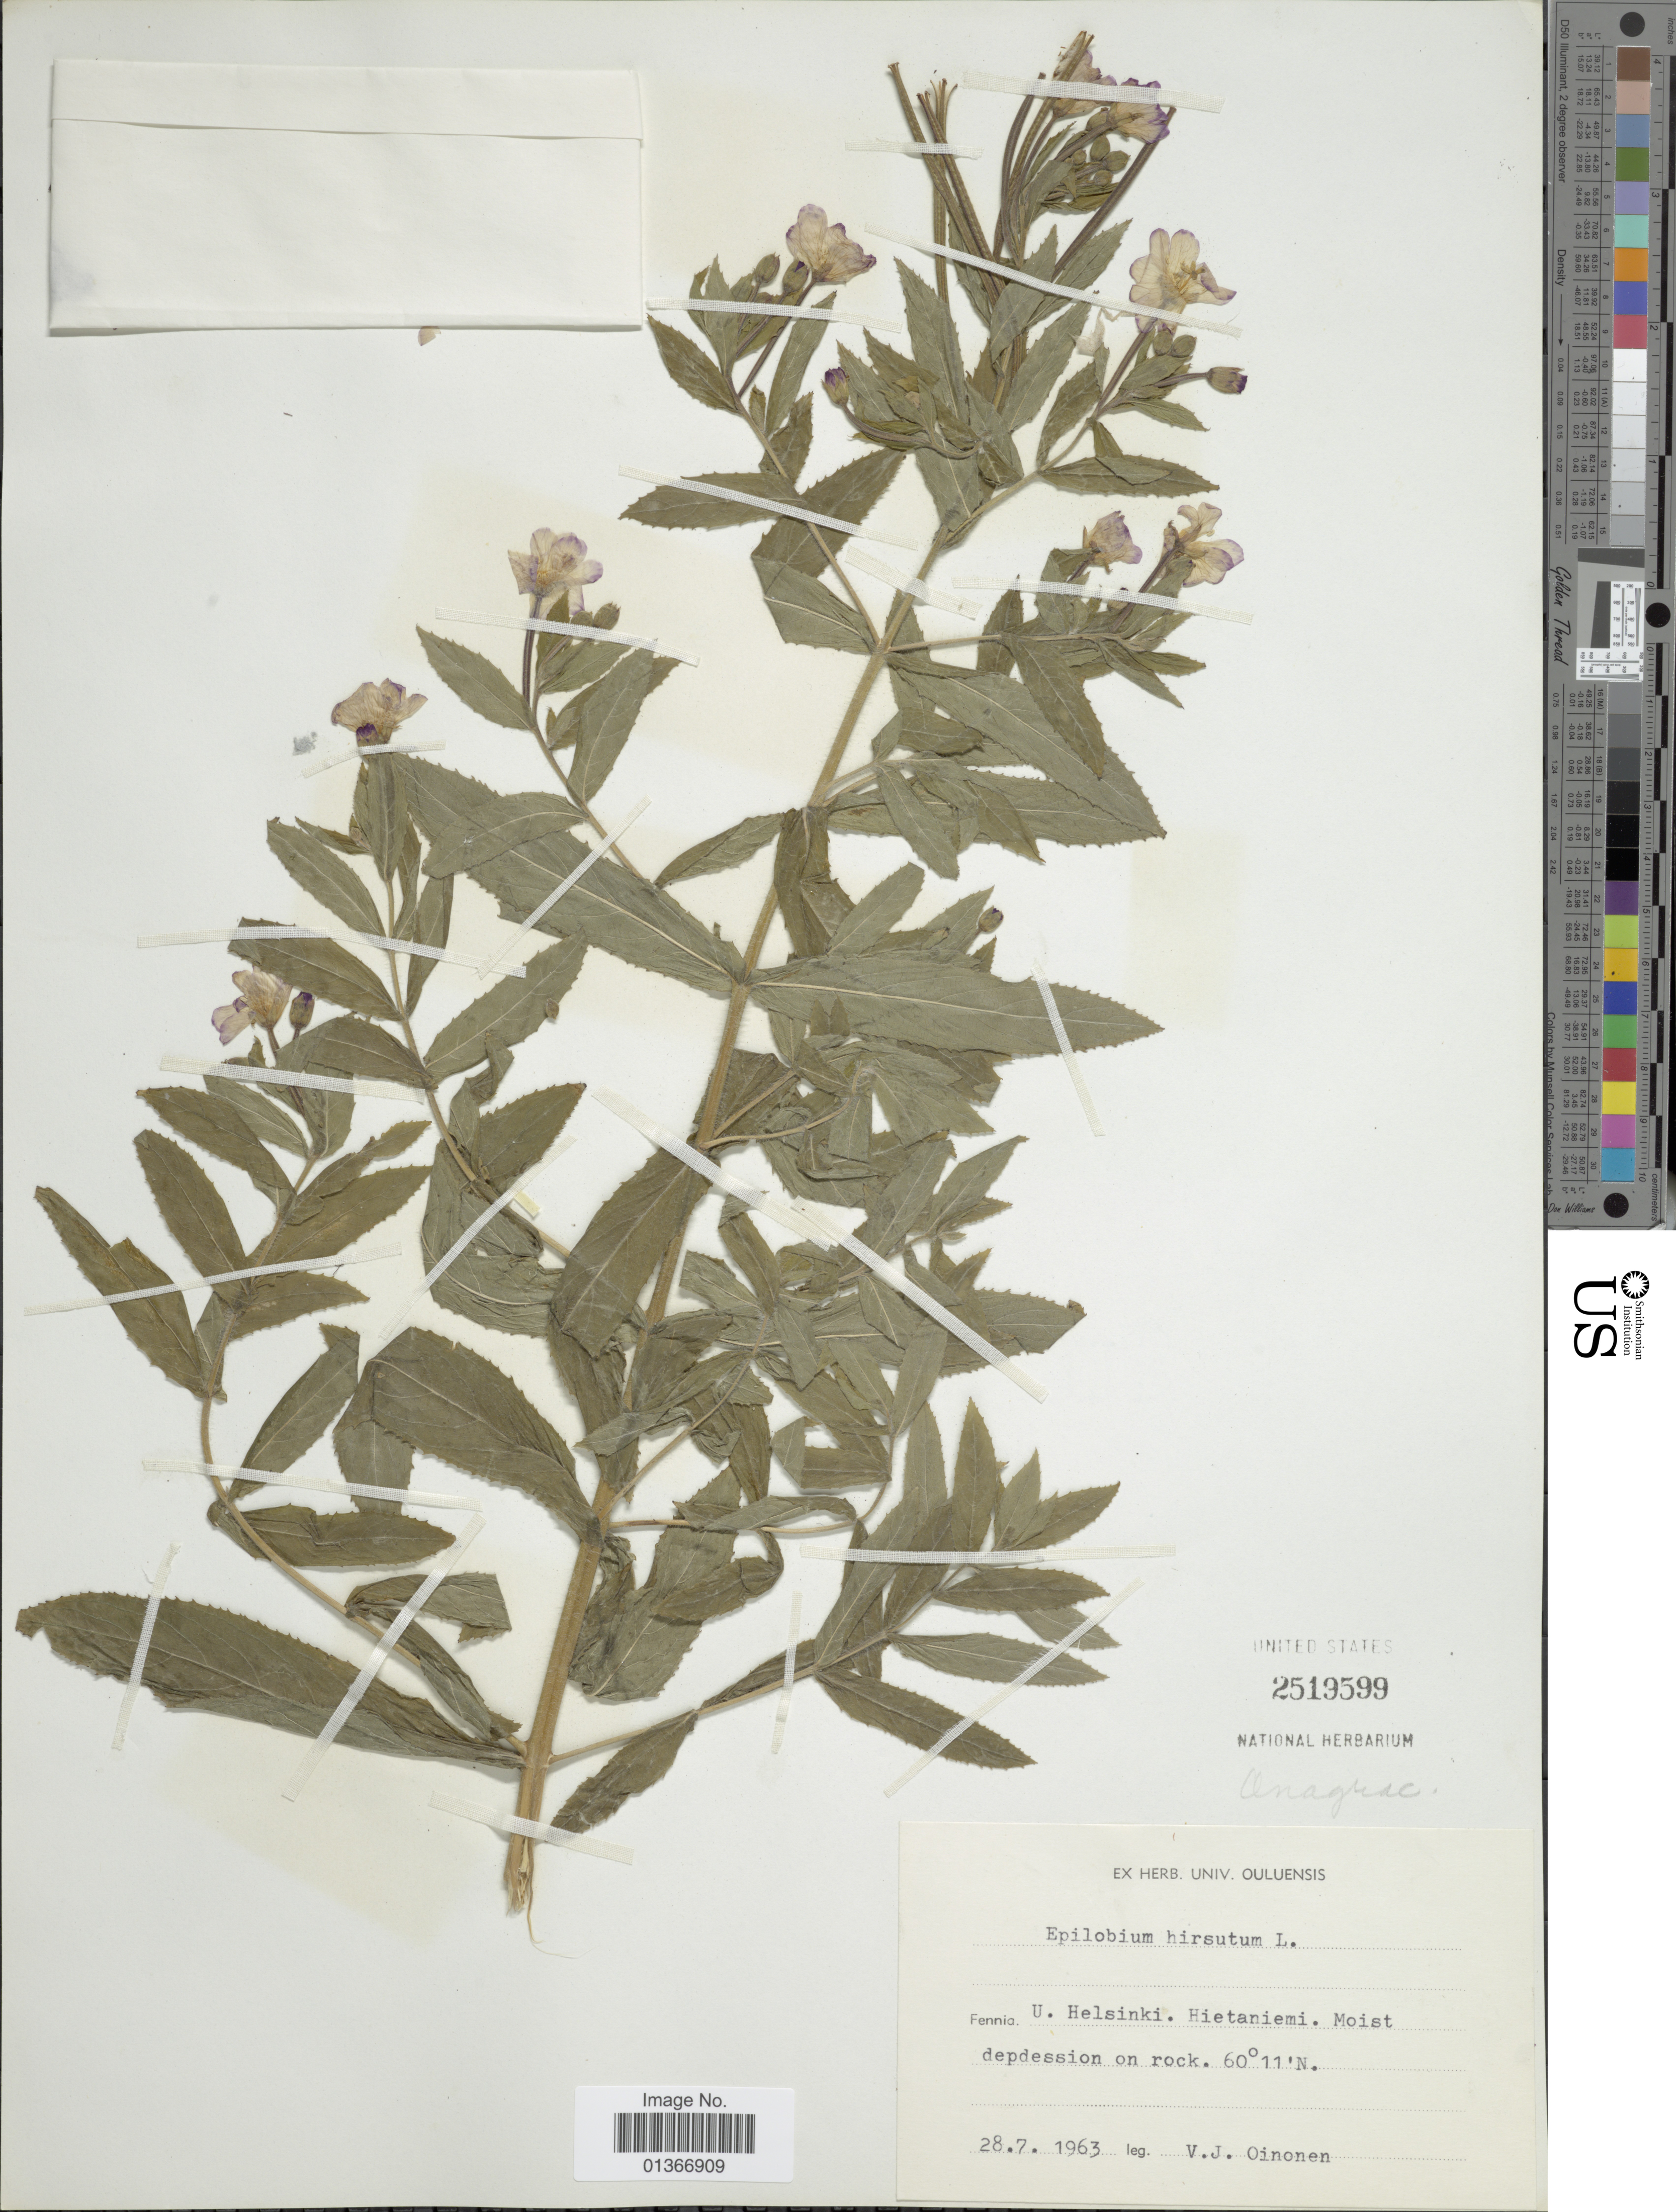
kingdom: Plantae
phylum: Tracheophyta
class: Magnoliopsida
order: Myrtales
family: Onagraceae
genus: Epilobium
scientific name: Epilobium hirsutum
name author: L.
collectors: V. Oinonen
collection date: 1963-07-28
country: Finland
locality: Fennia. U. Helsinki. Hietaniemi.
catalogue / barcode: US 2519599